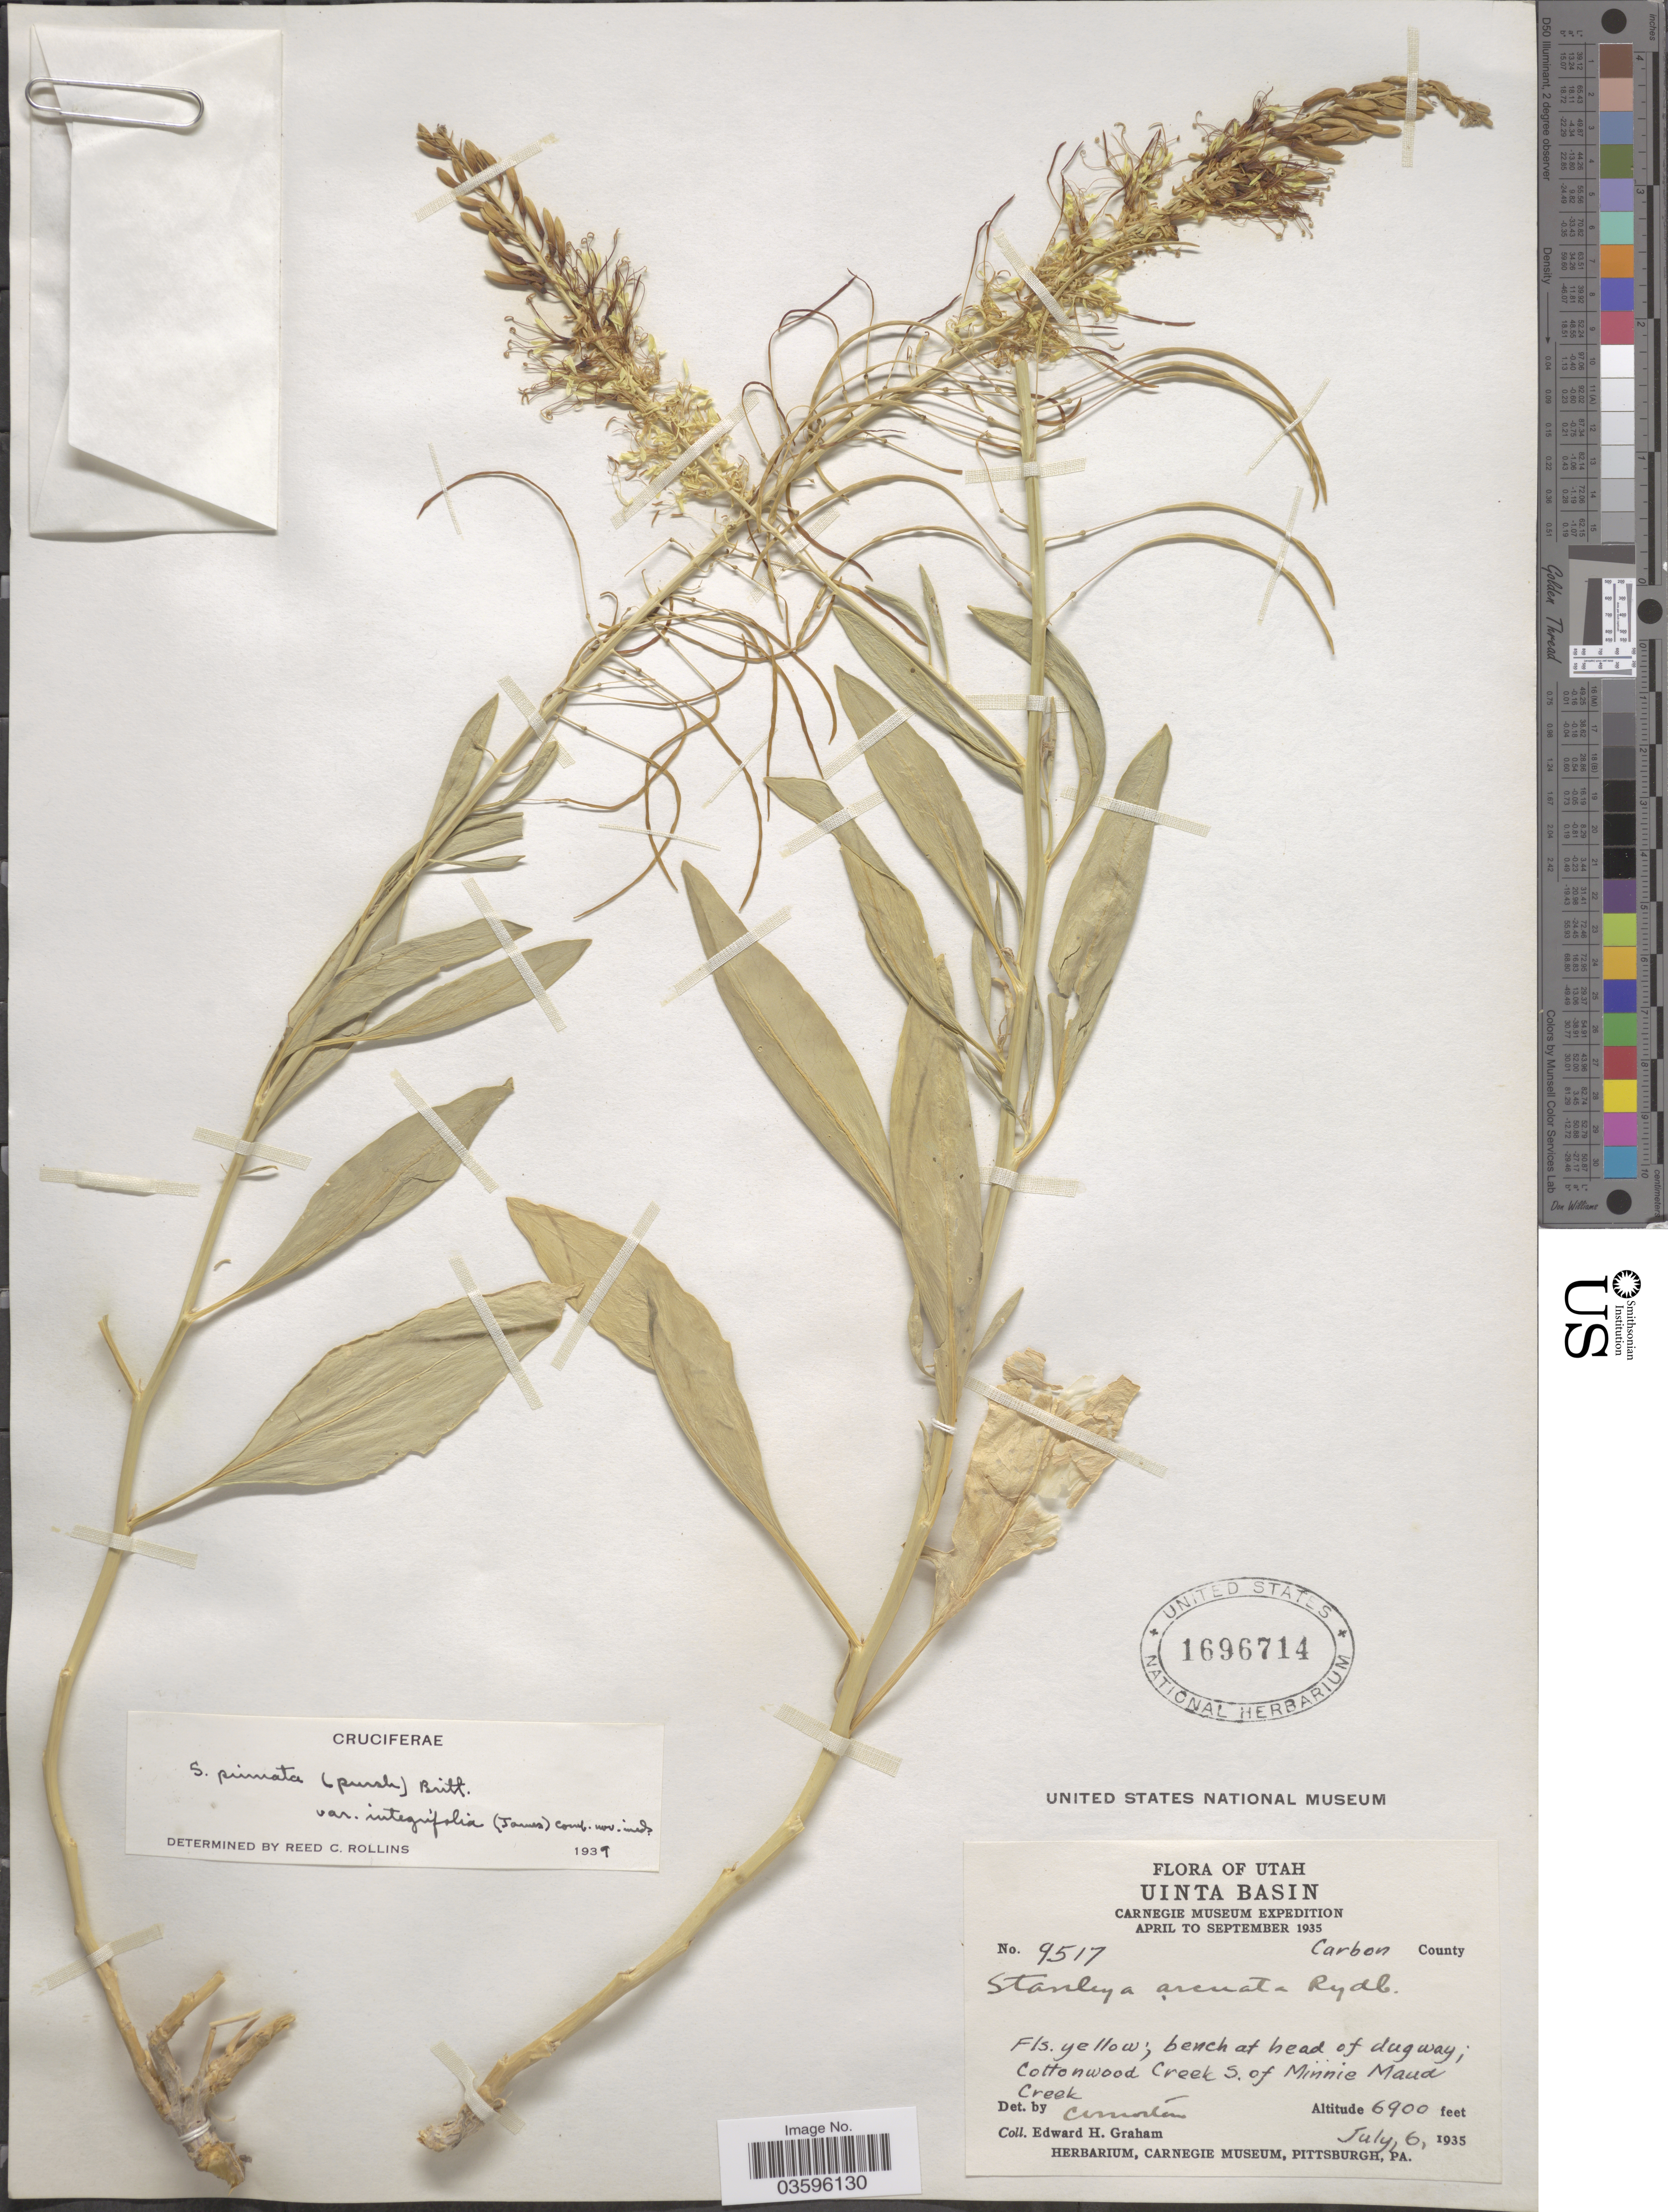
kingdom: Plantae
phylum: Tracheophyta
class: Magnoliopsida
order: Brassicales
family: Brassicaceae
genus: Stanleya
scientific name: Stanleya pinnata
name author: (Pursh) Britton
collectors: E. H. Graham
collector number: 9517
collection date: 1935-07-06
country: United States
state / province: Utah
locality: Uinta Basin. Carbon County. Bench at head of dugway; Cottonwood Creek S. of Minnie Maud Creek.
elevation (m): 2103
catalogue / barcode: US 1696714